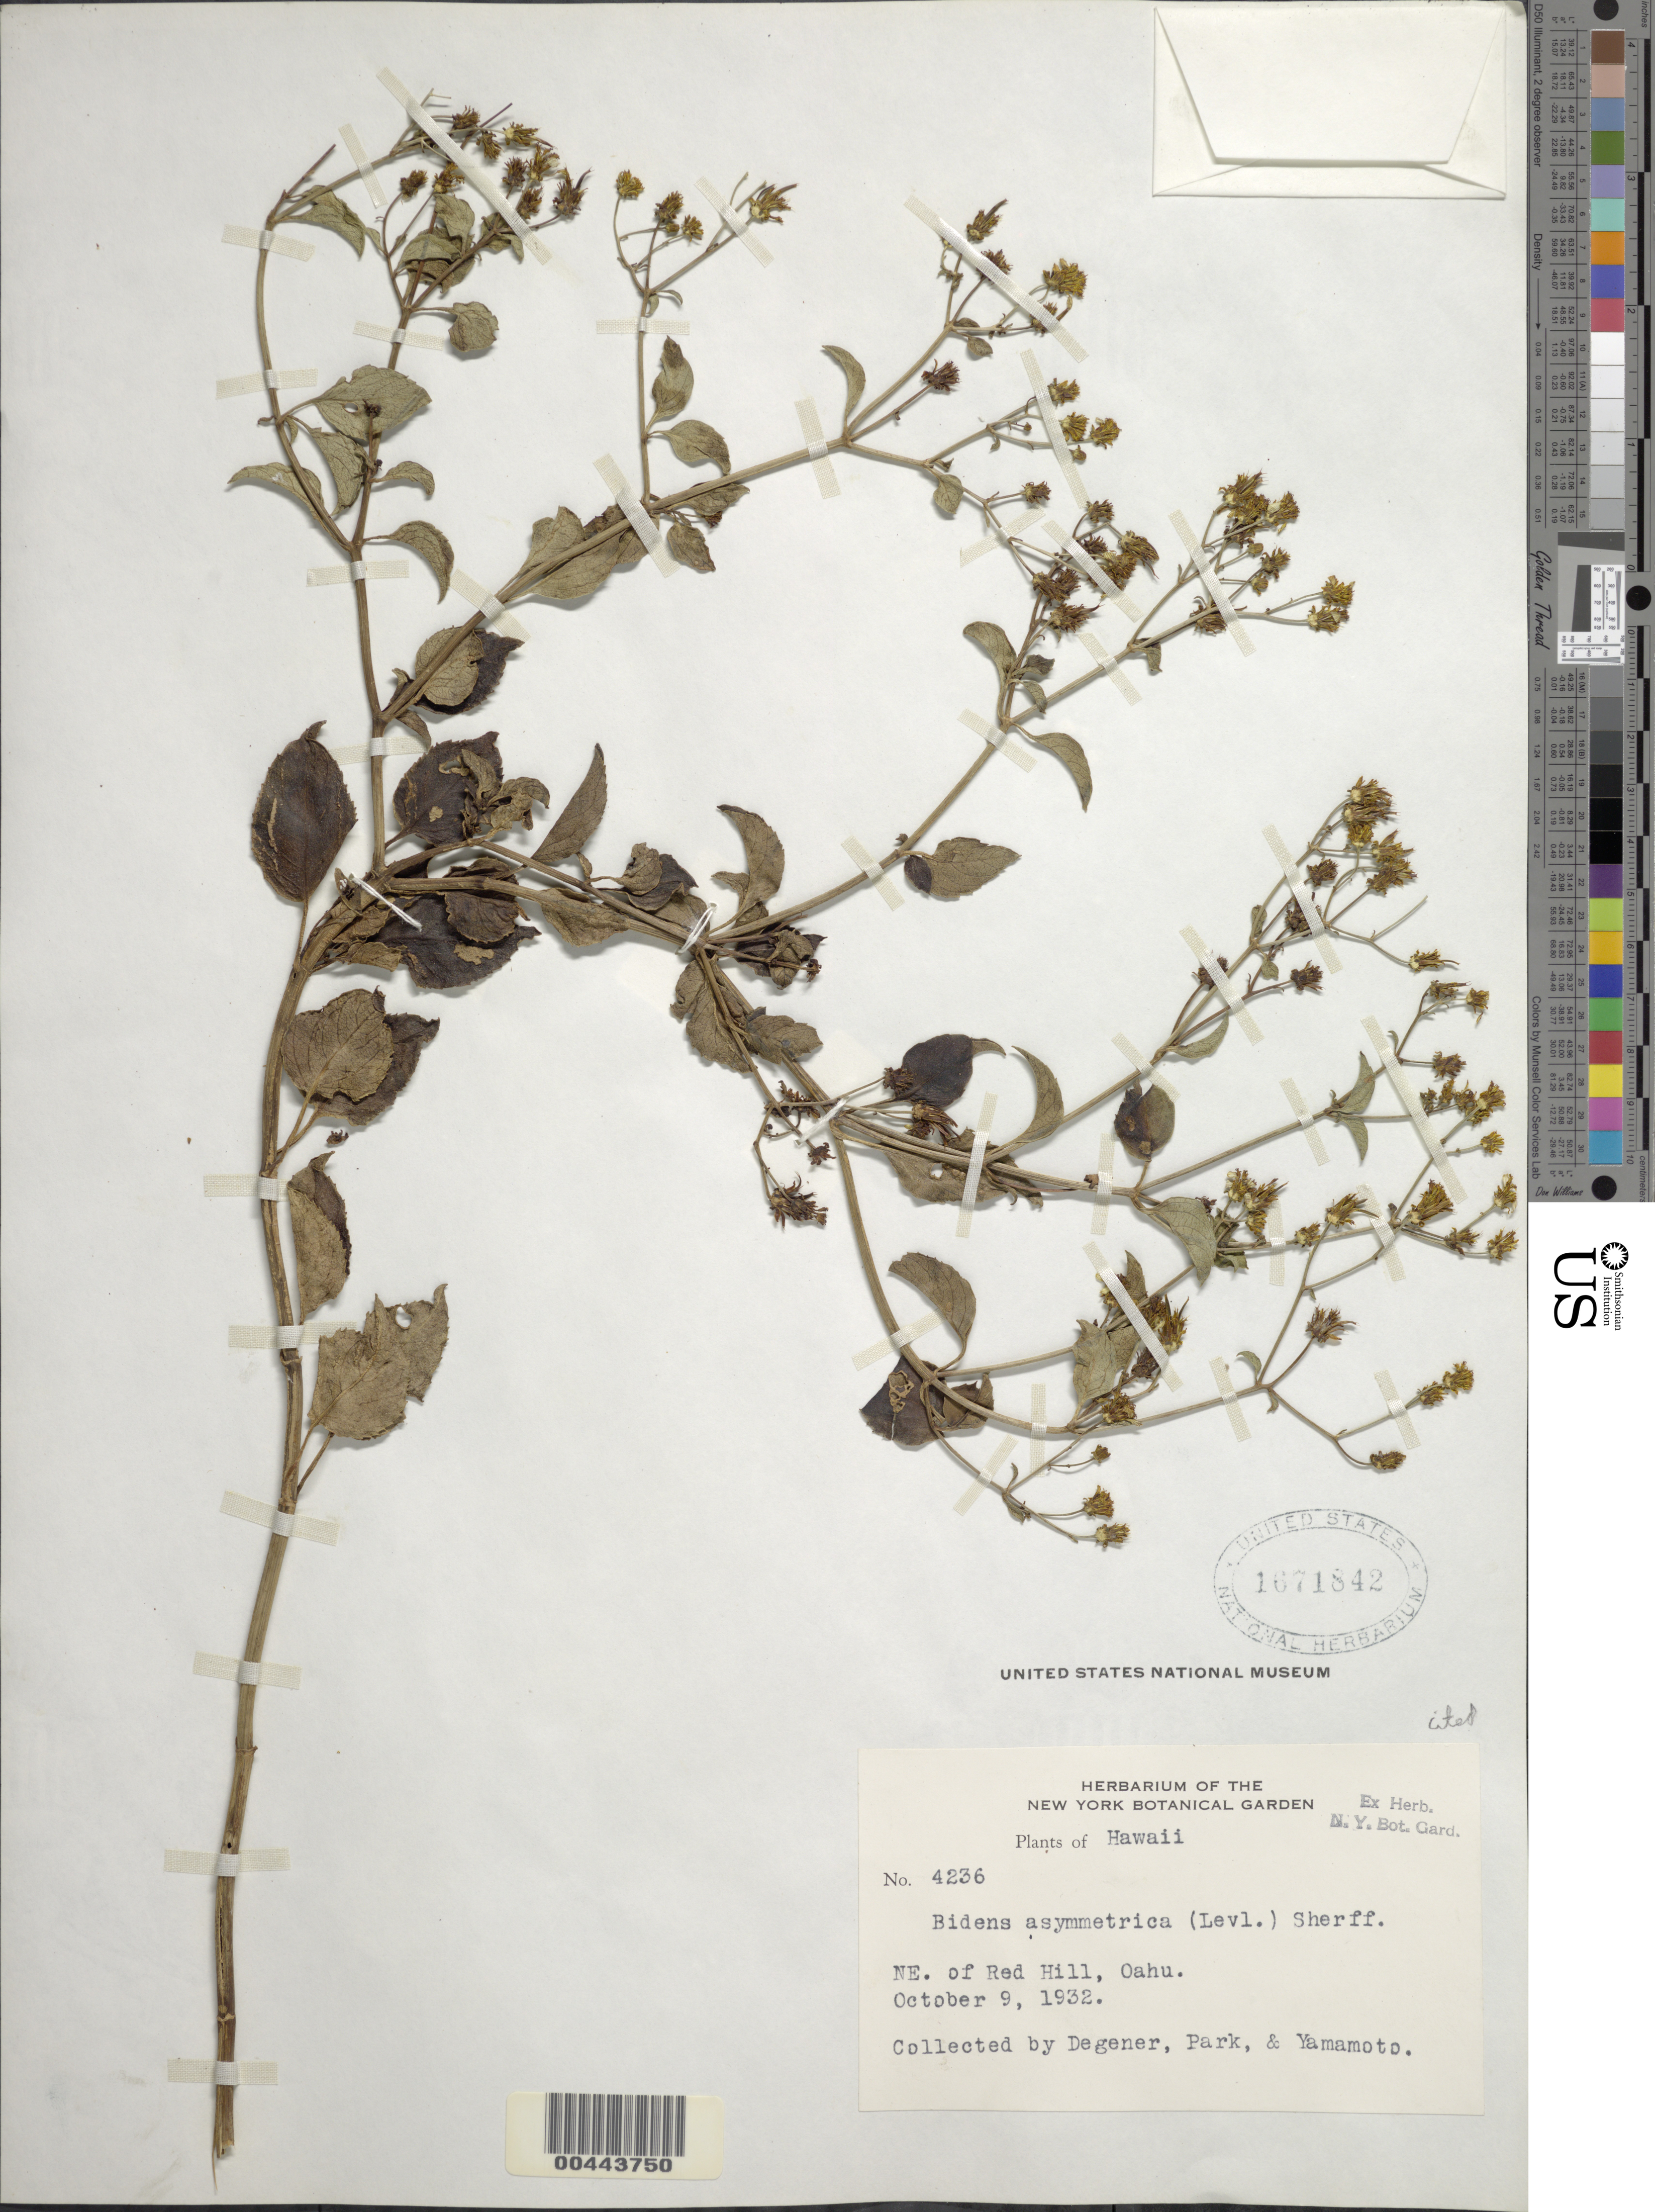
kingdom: Plantae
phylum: Tracheophyta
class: Magnoliopsida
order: Asterales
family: Asteraceae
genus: Bidens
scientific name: Bidens asymmetrica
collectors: O. Degener, Park & Y. Yamamoto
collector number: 4236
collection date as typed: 9 Oct 1932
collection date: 1932-10-09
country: United States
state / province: Hawaii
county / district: Honolulu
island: Oahu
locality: NE of Red Hill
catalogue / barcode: US 1671842